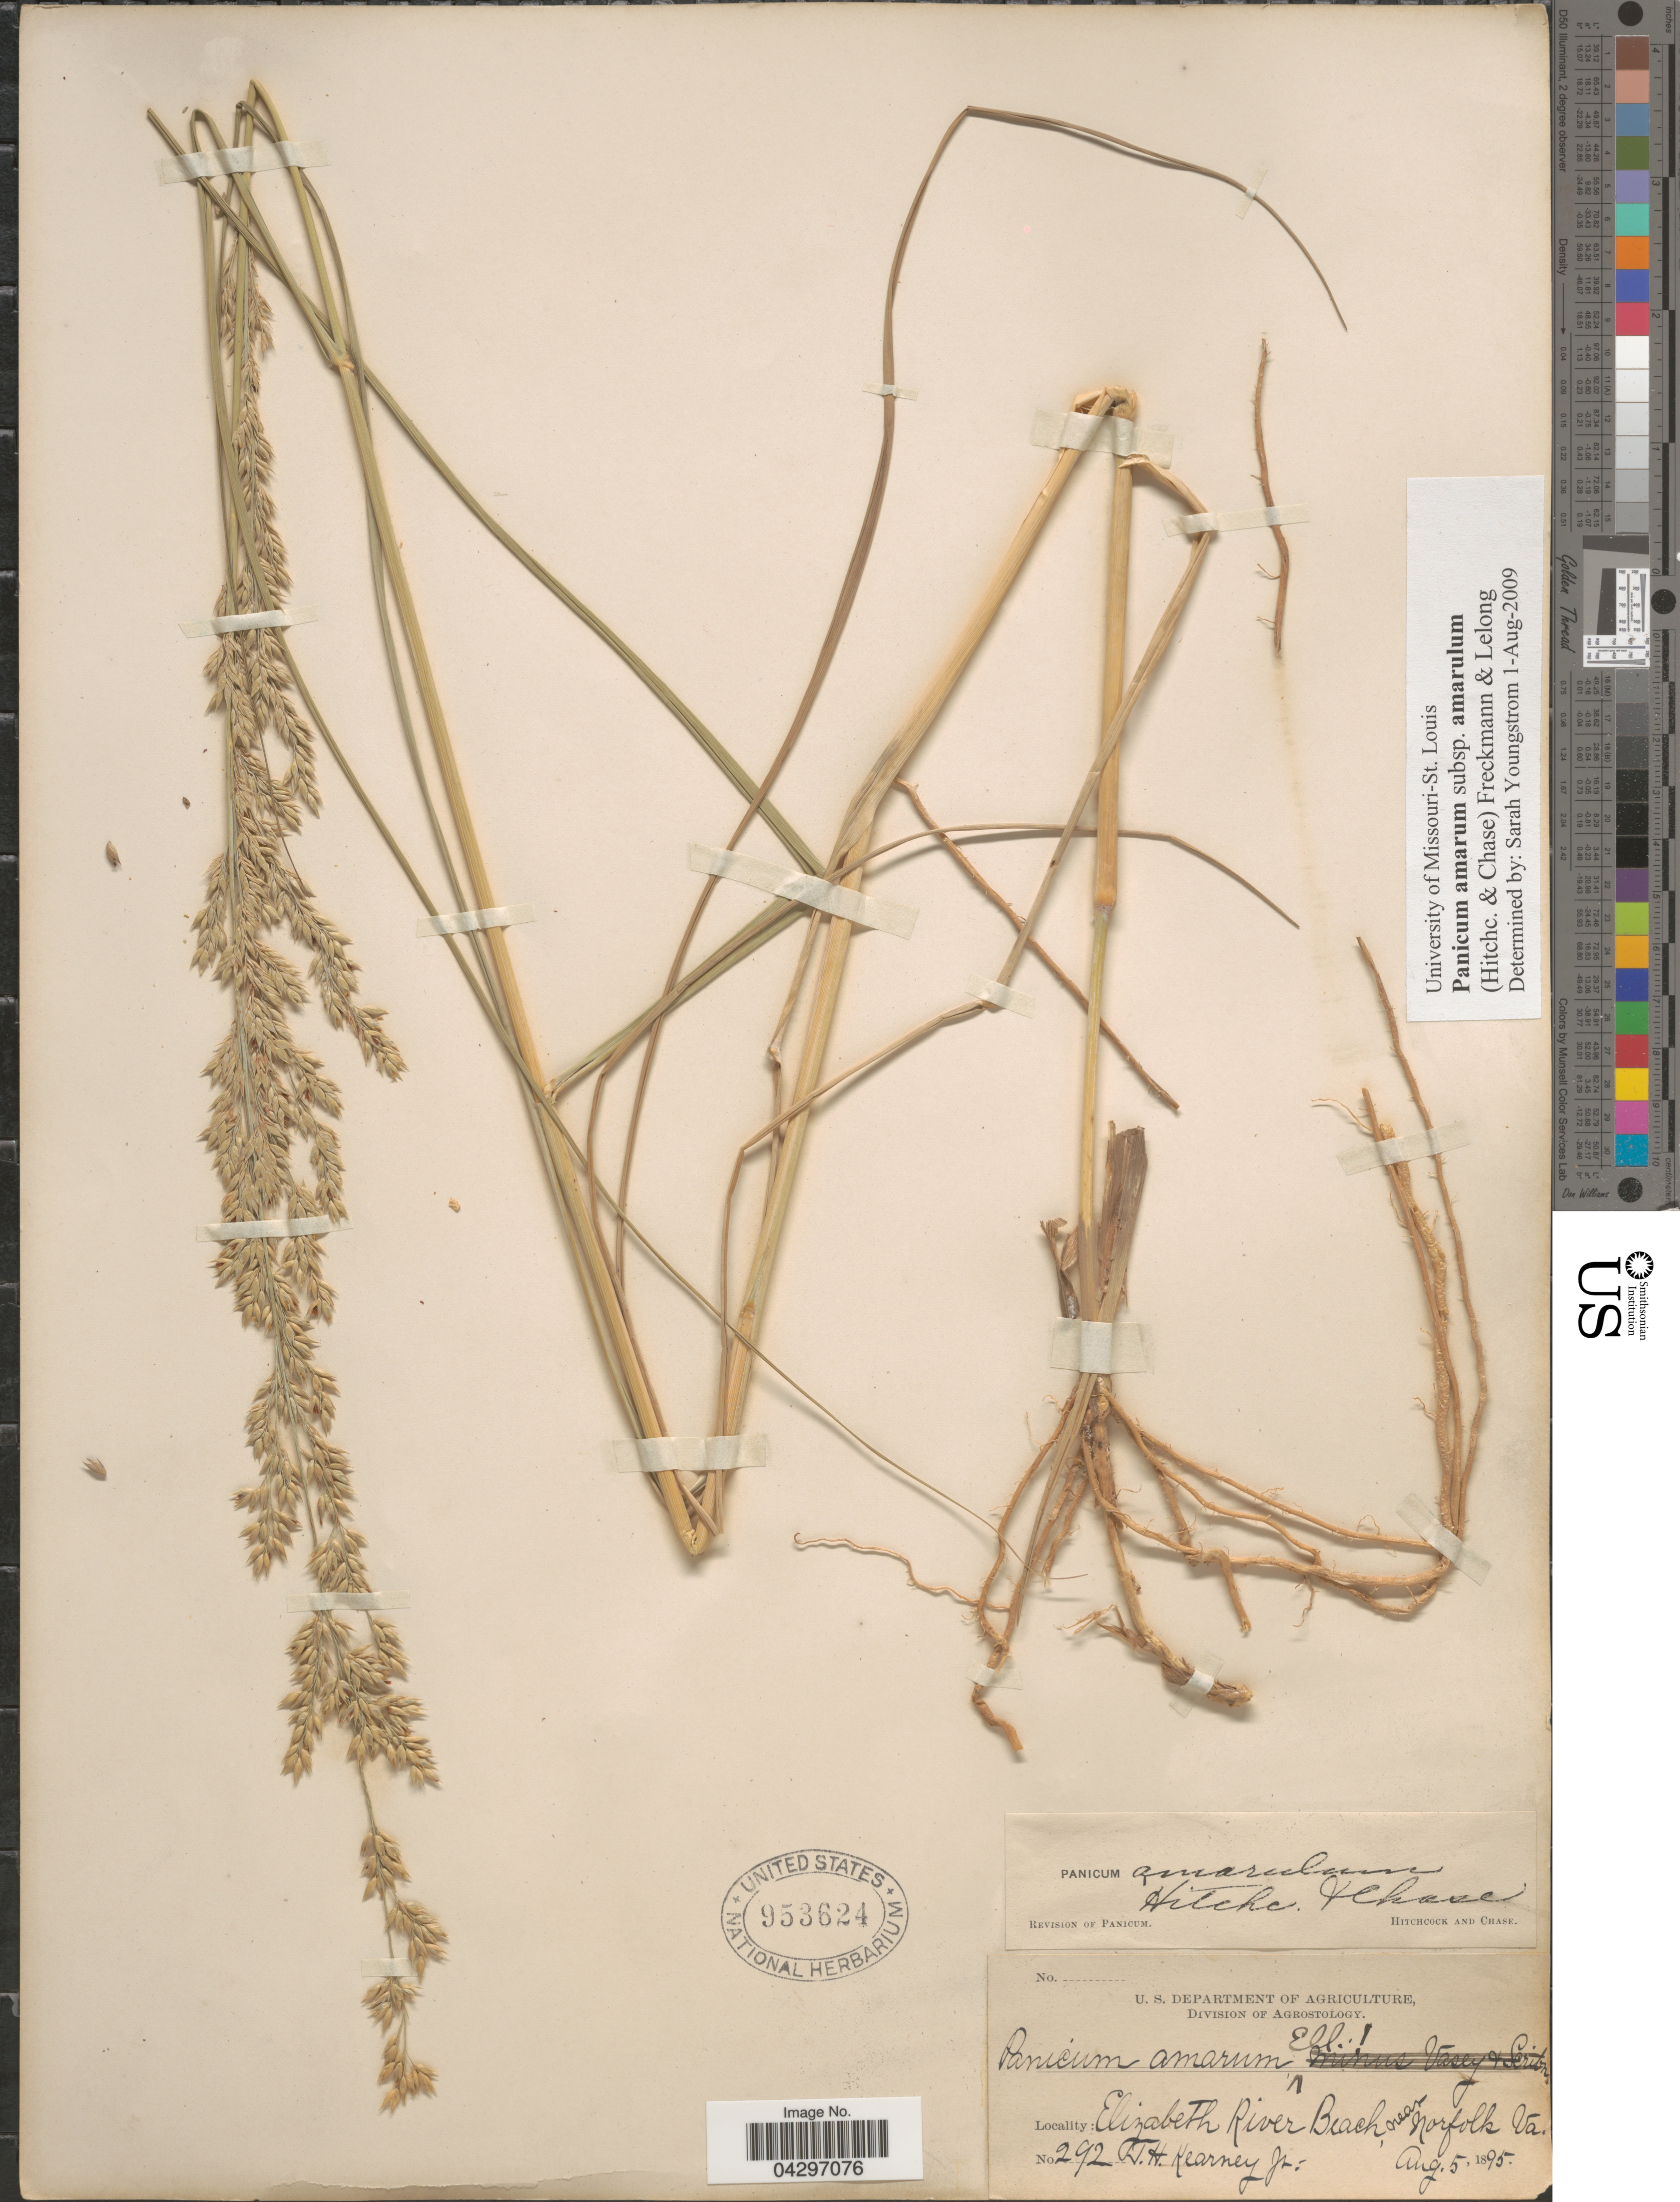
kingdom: Plantae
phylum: Tracheophyta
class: Liliopsida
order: Poales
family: Poaceae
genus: Panicum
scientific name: Panicum amarum var. amarulum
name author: (Hitchc. & Chase) Freckmann & Lelong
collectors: T. H. Kearney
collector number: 292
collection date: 1895-08-05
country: United States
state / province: Virginia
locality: Elizabeth River Beach, near Norfolk.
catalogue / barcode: US 953624